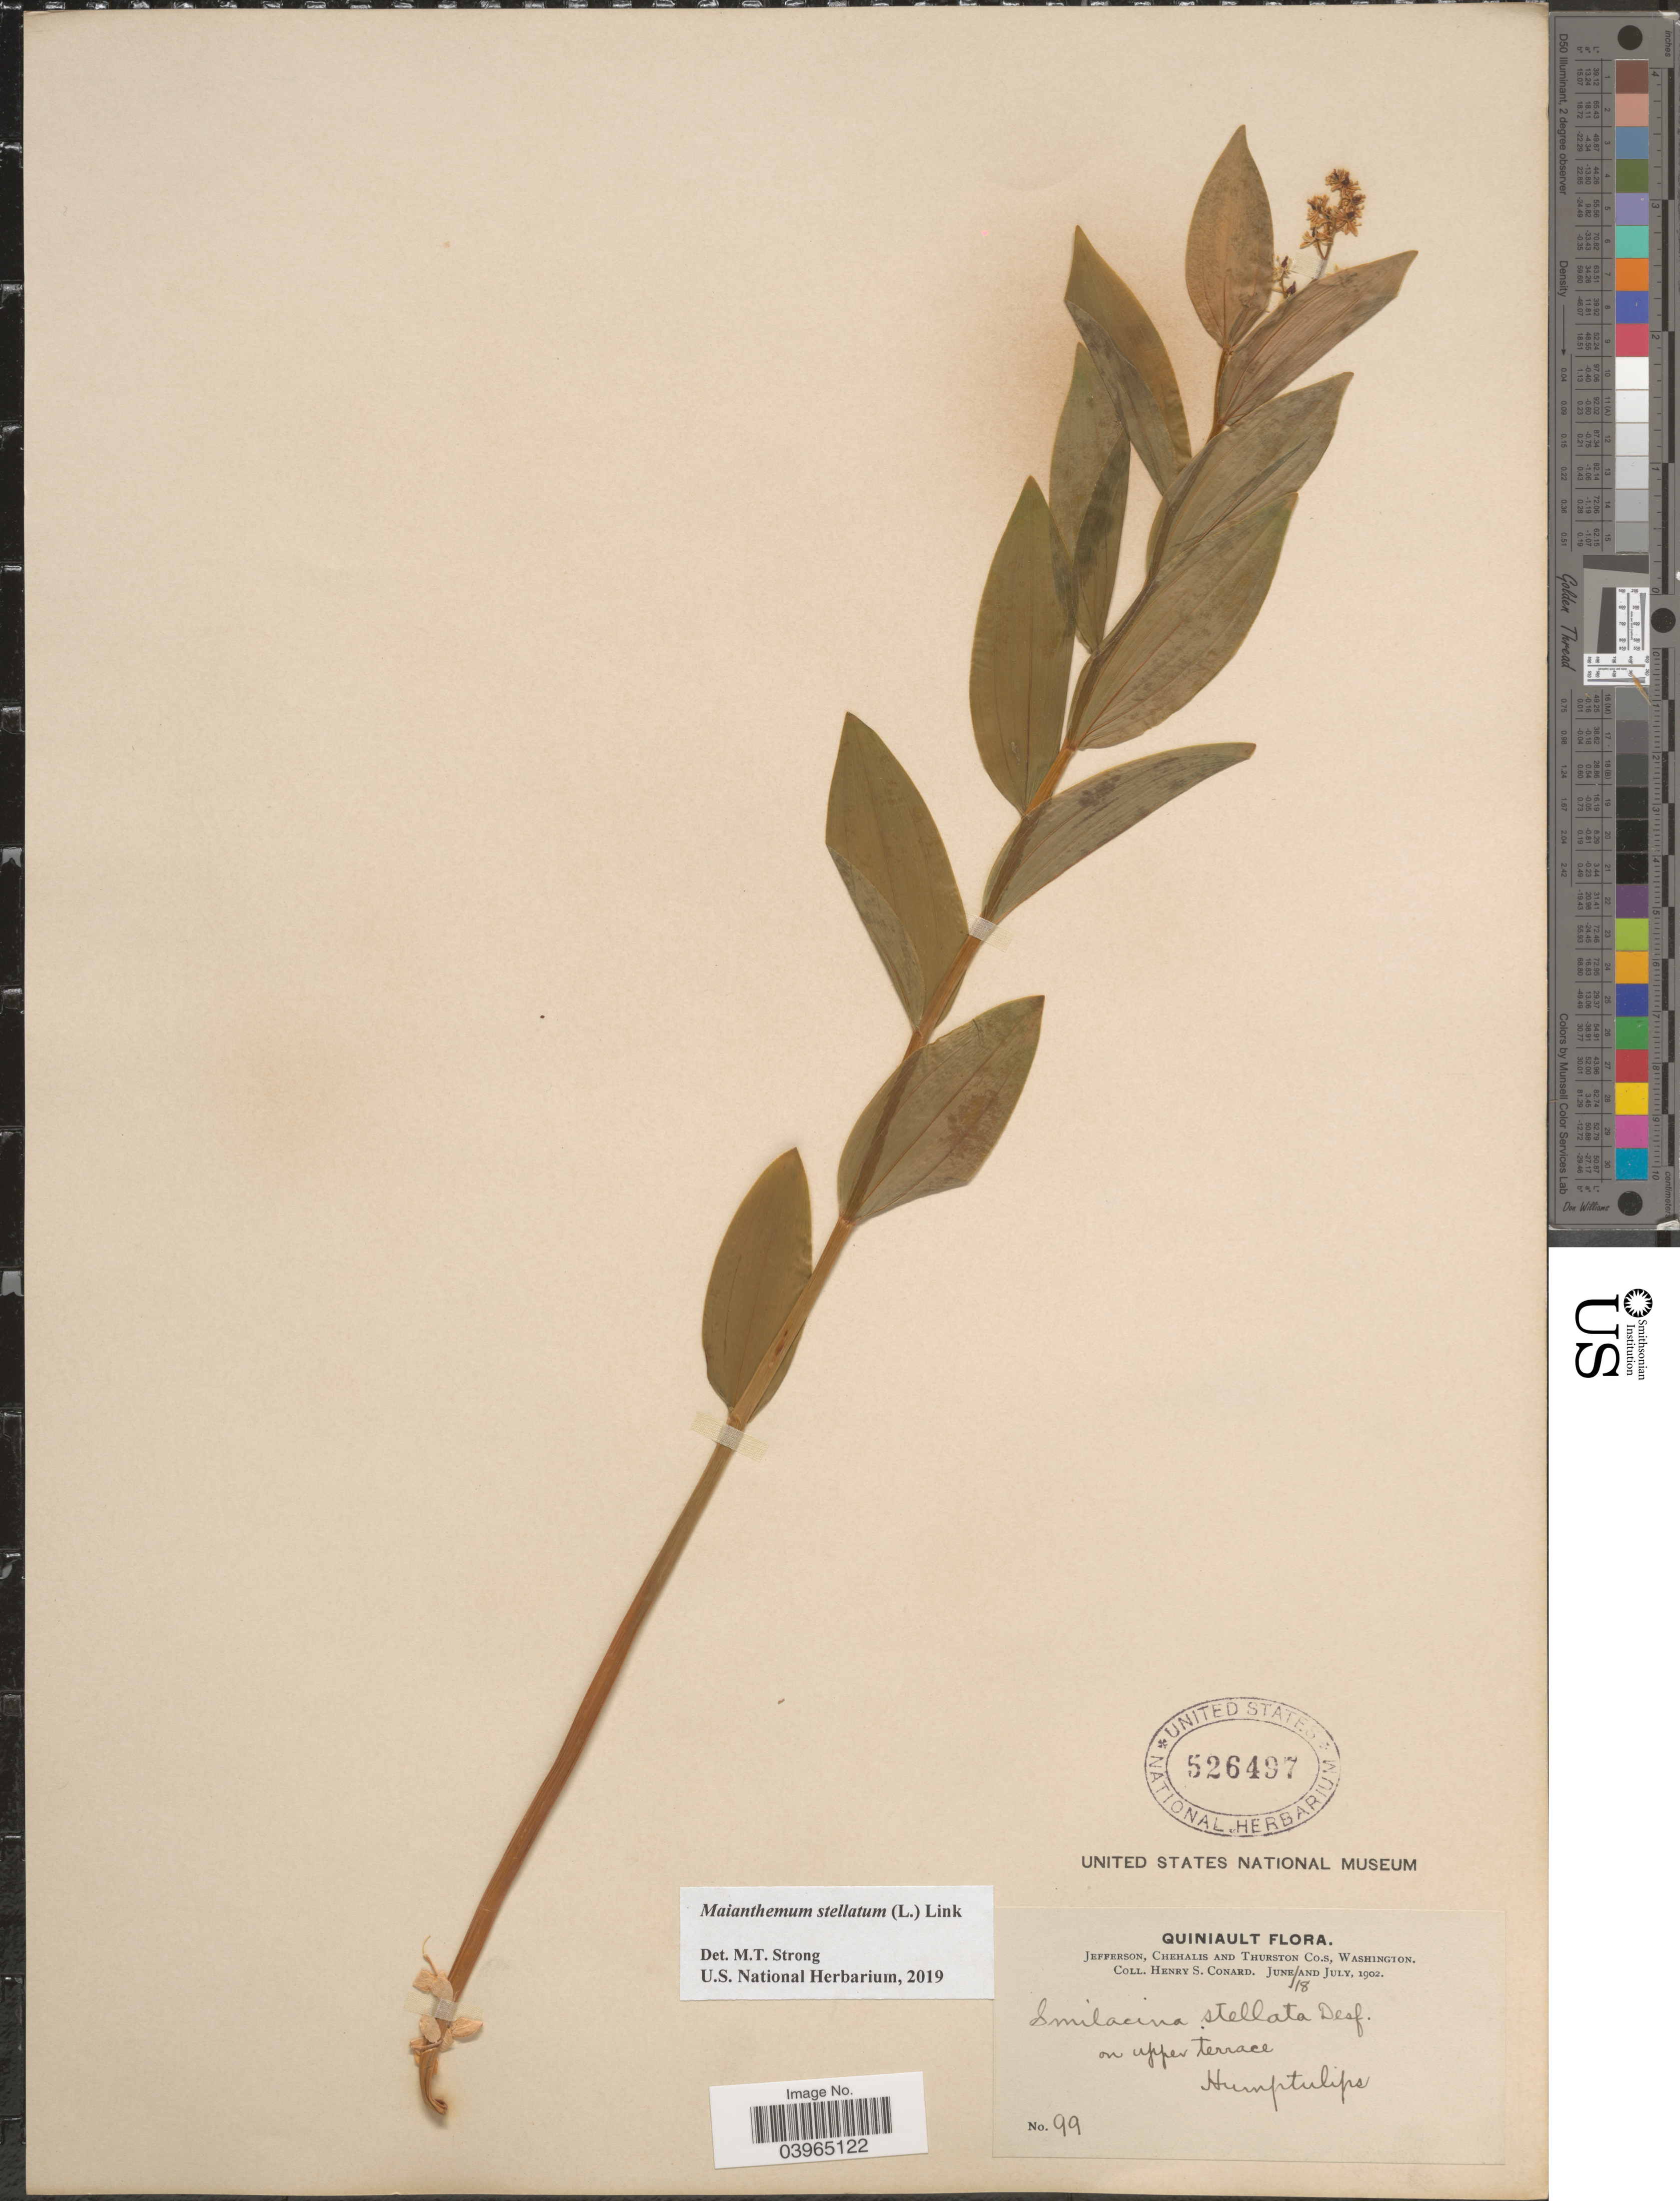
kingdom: Plantae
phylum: Tracheophyta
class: Liliopsida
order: Asparagales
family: Asparagaceae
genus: Maianthemum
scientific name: Maianthemum stellatum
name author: (L.) Link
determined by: Strong, Mark T., (BOT), Smithsonian Institution - National Museum of Natural History (UNITED STATES)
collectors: H. S. Conard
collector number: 99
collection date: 1902-06-18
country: United States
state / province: Washington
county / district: Thurston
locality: Quiniault. Jefferson, Chehalis and Thurston Co.s. On upper terrace. Humptulips.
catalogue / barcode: US 526497